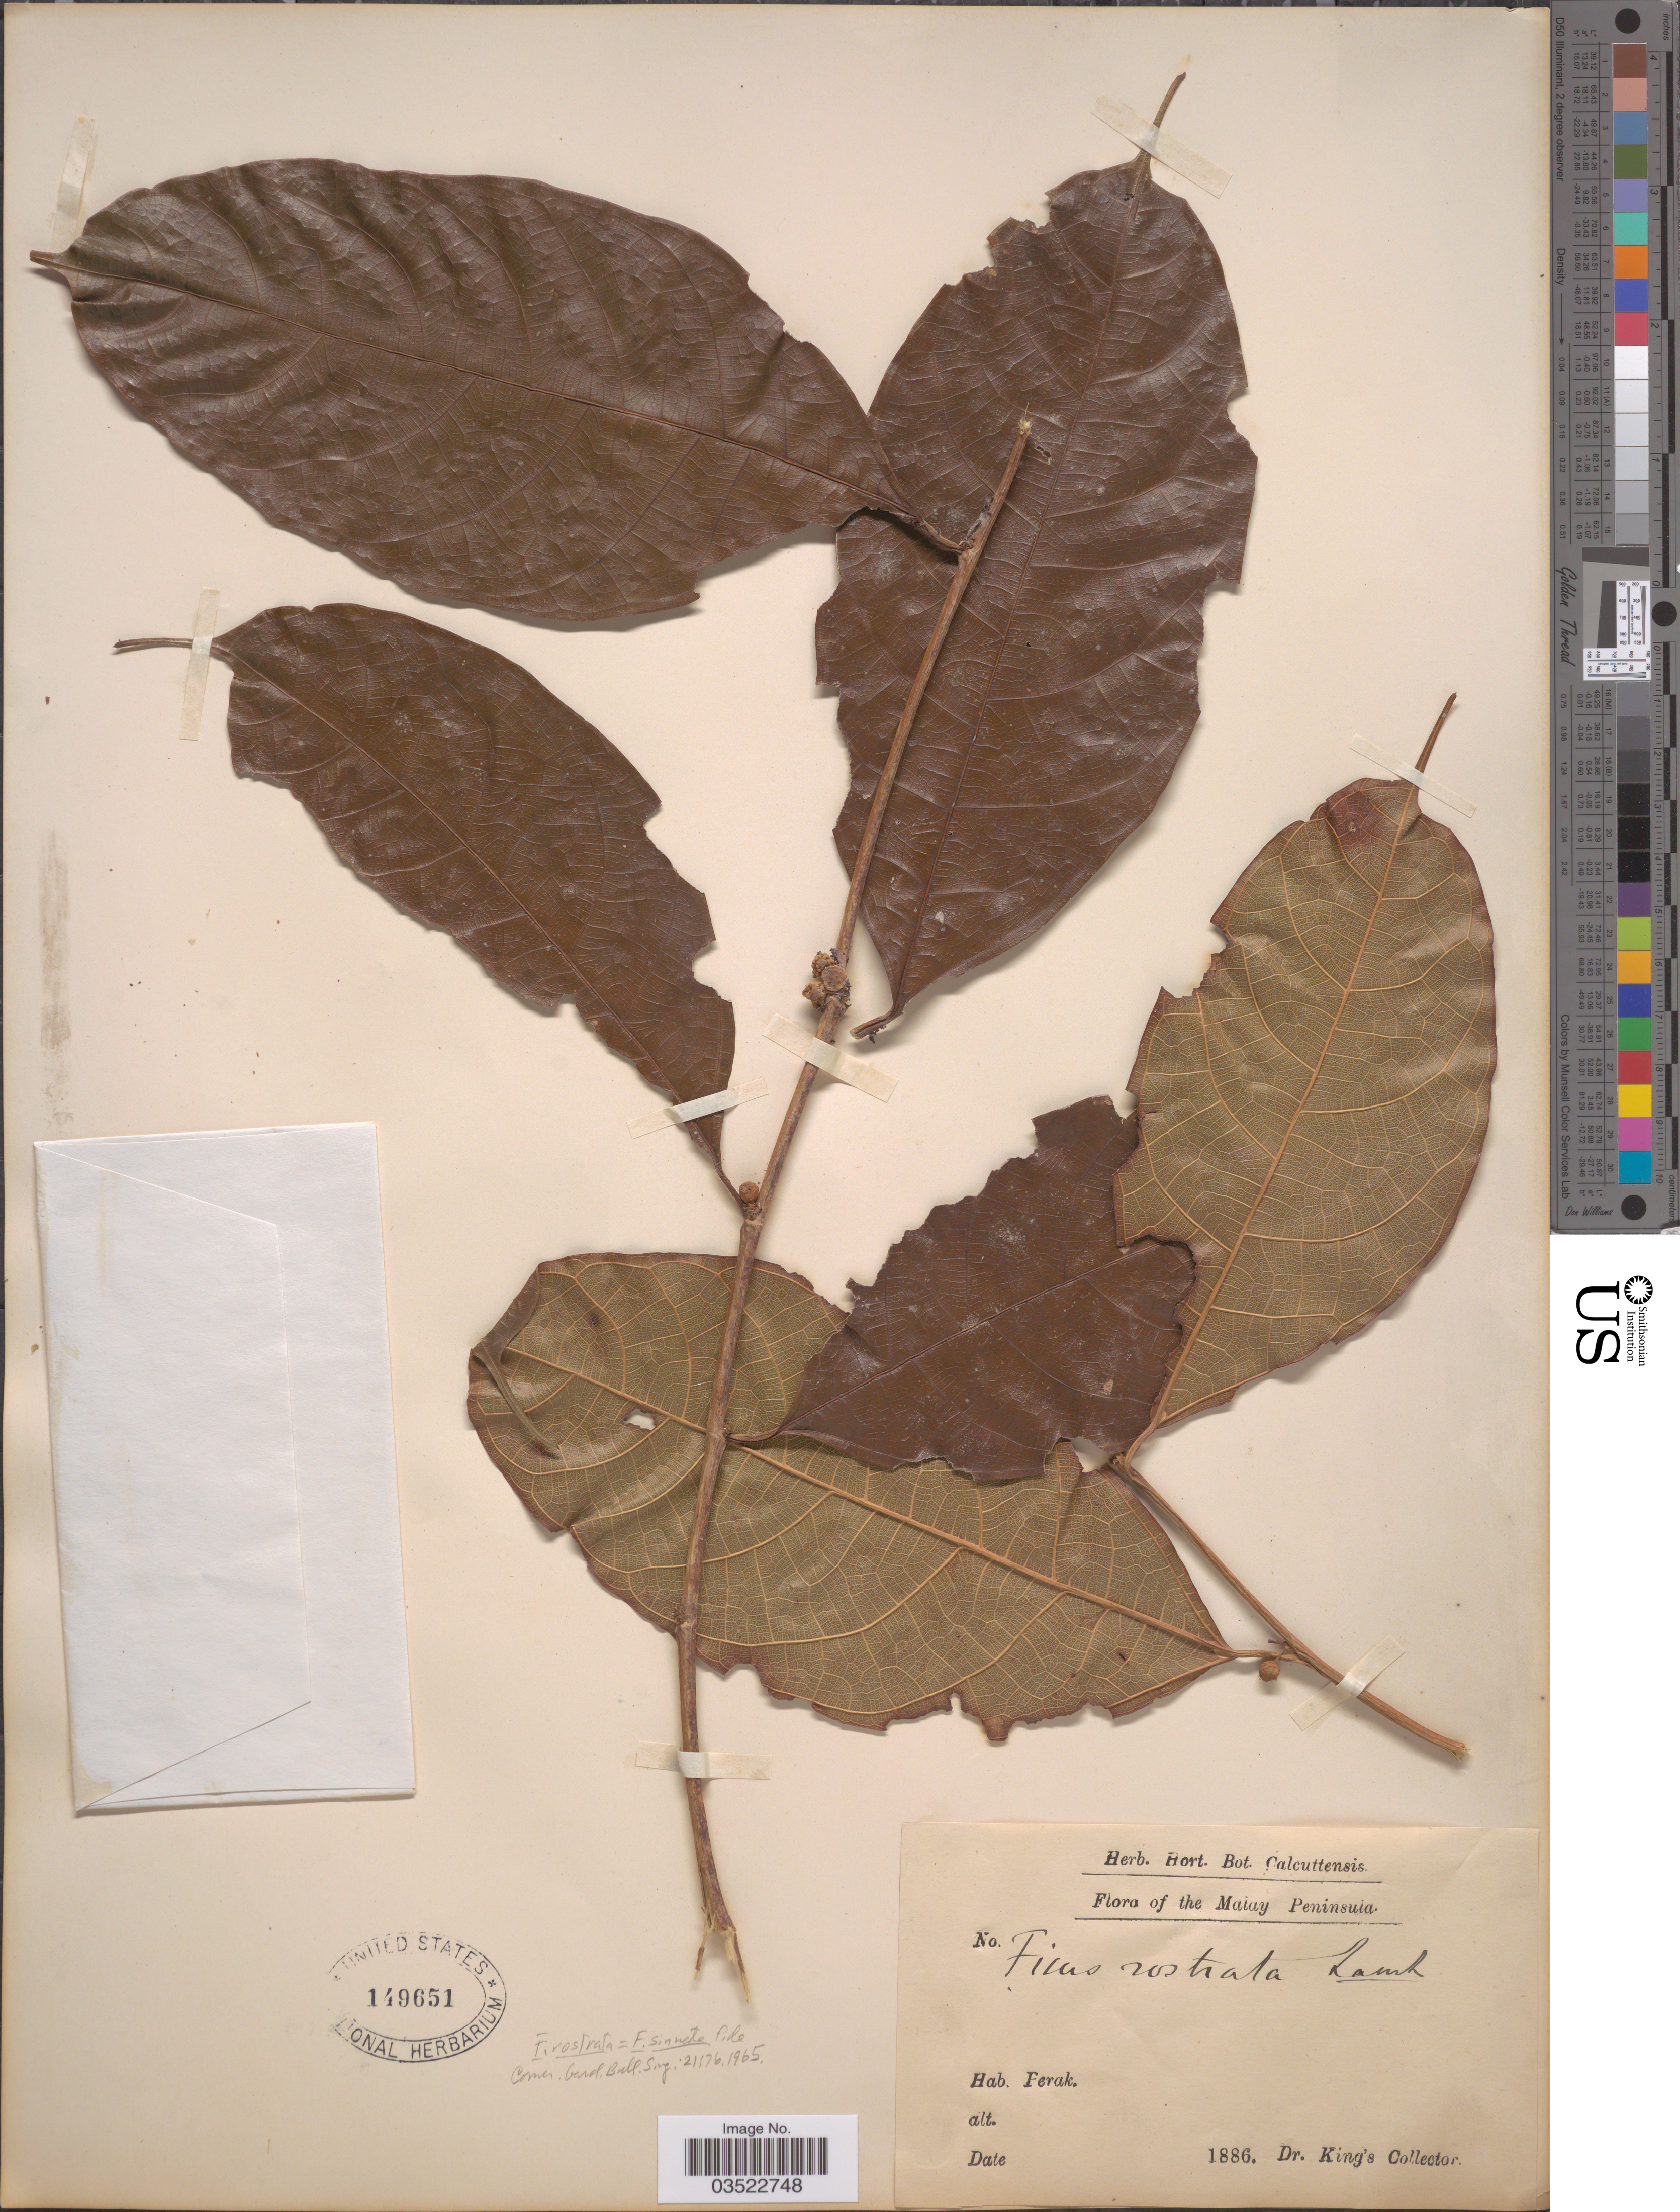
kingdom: Plantae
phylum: Tracheophyta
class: Magnoliopsida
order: Rosales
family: Moraceae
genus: Ficus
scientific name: Ficus sinuata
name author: Thunb.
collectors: Dr. King's collector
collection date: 1886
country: Malaysia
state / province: Perak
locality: Malay Peninsula.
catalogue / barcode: US 149651